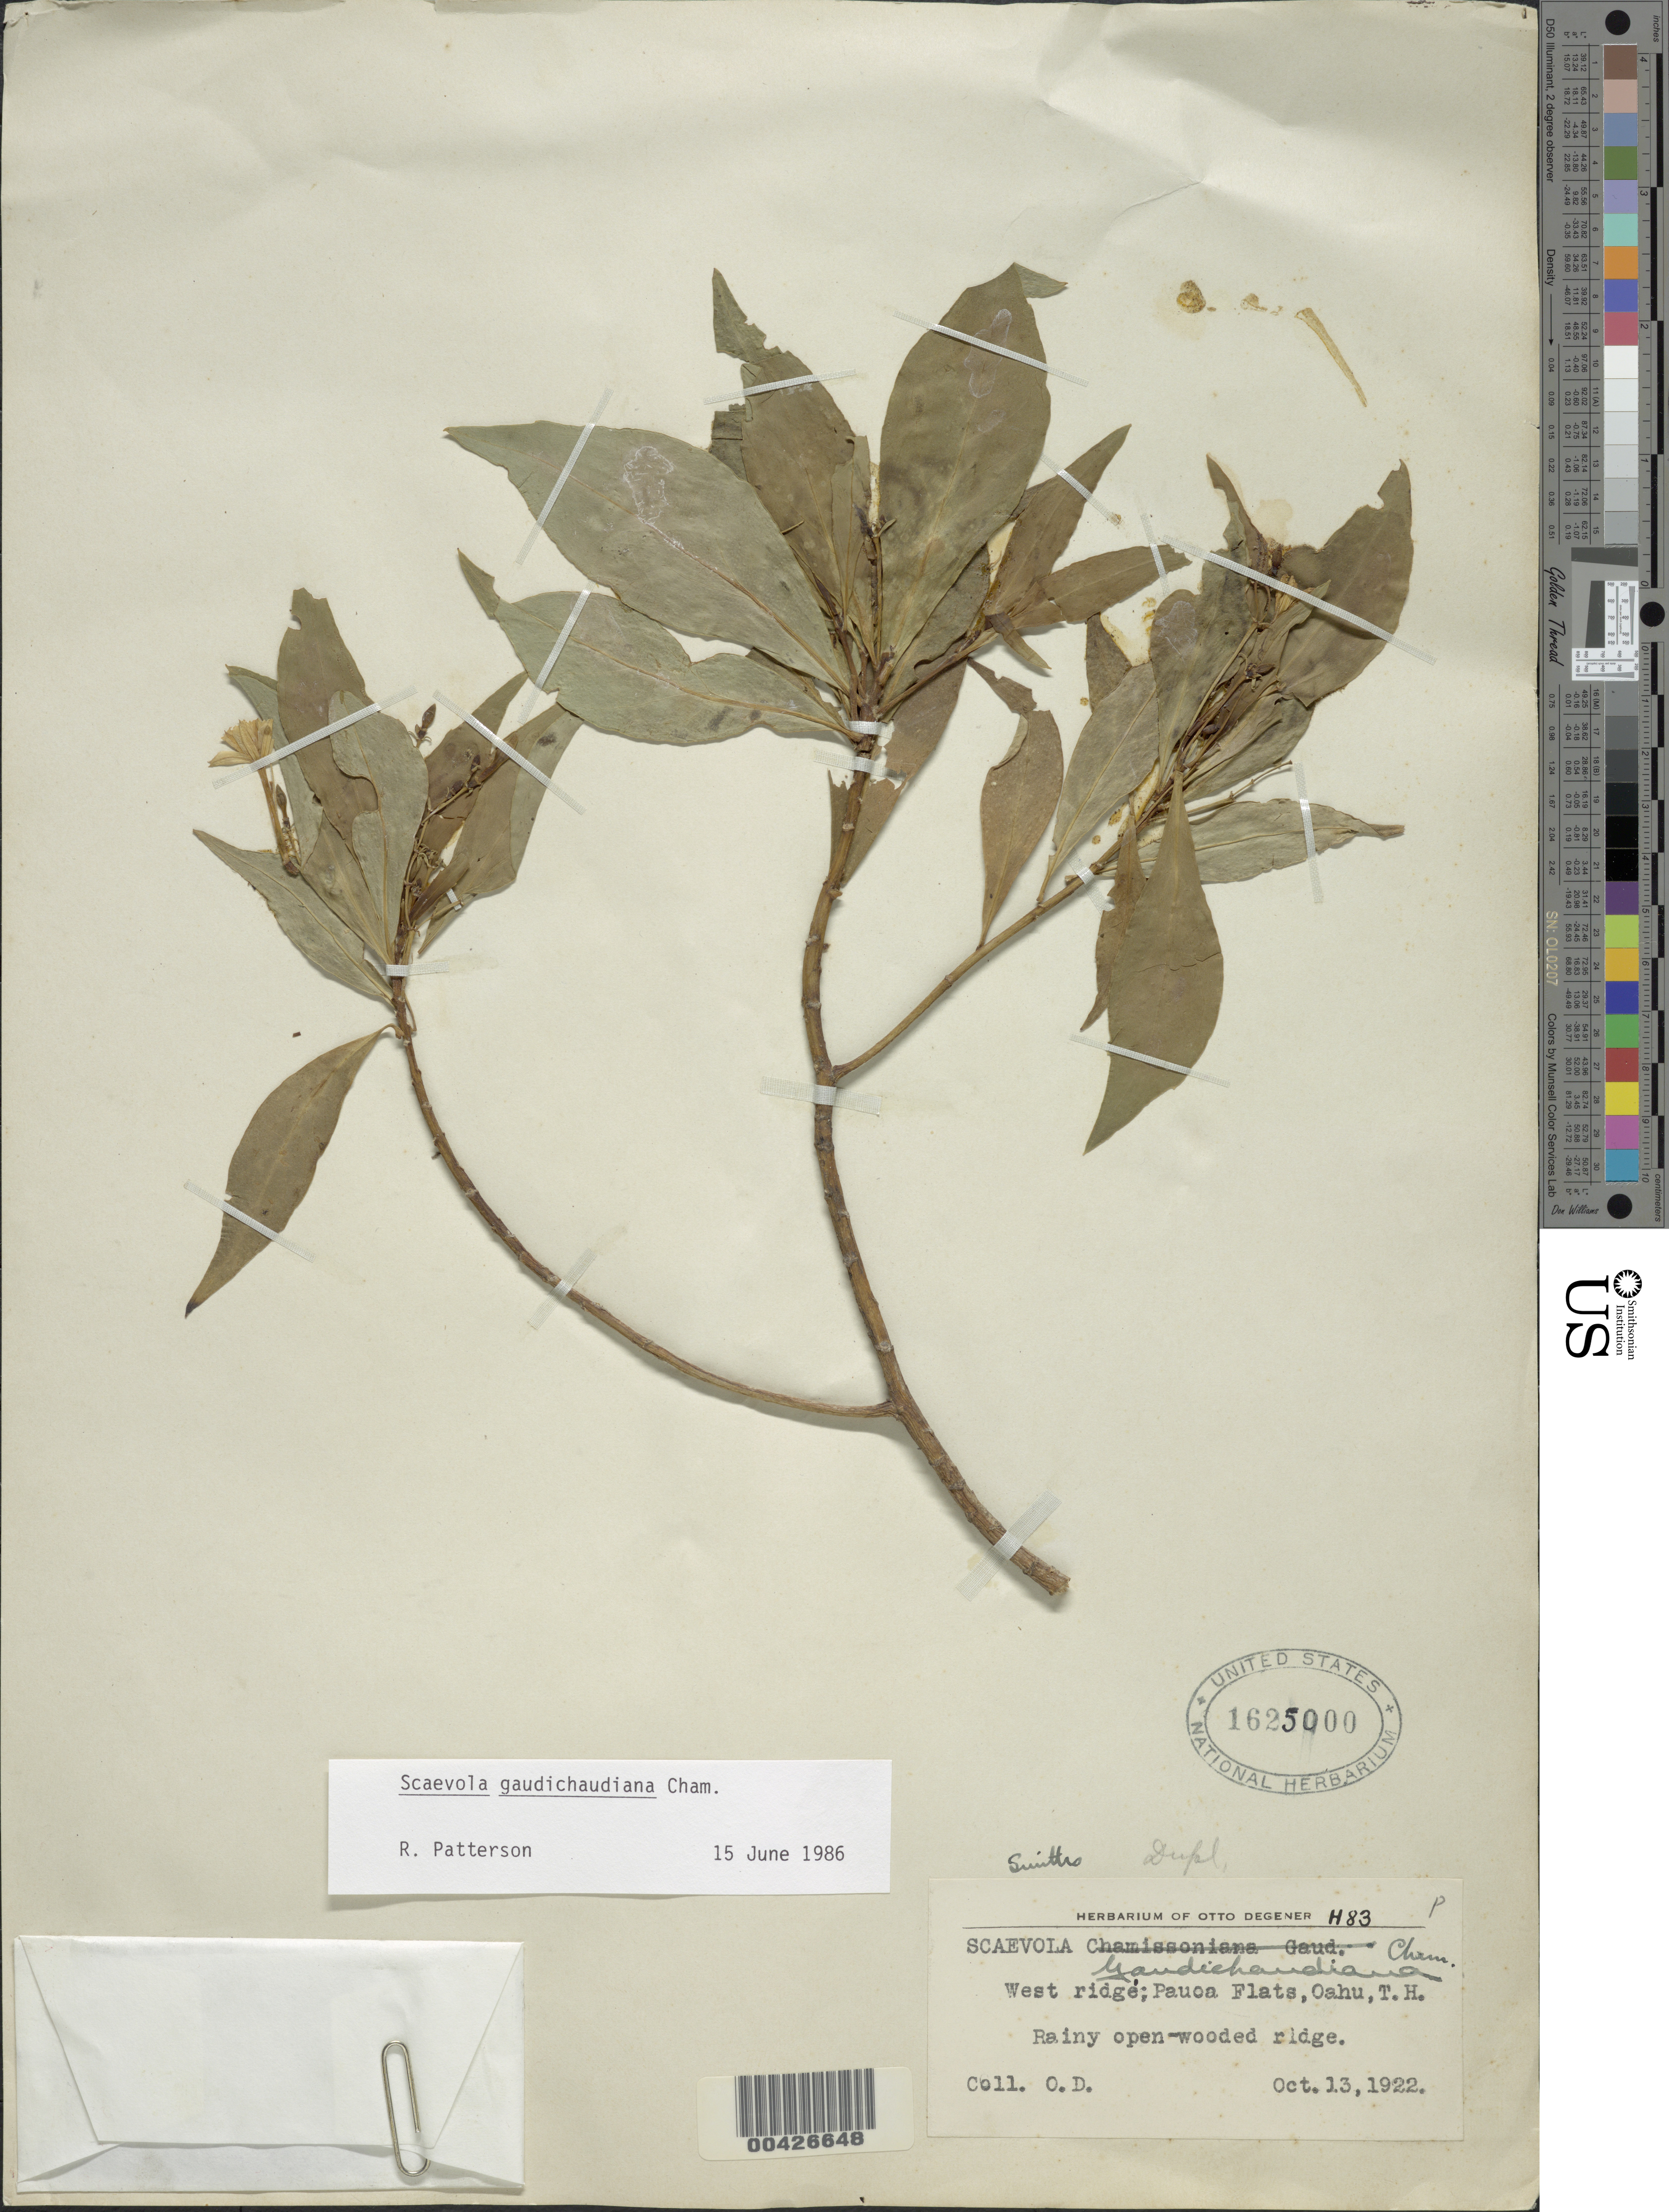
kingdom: Plantae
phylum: Tracheophyta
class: Magnoliopsida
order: Asterales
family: Goodeniaceae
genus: Scaevola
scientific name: Scaevola gaudichaudiana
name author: Cham.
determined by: Patterson, R.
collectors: O. Degener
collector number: H83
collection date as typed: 13 Oct 1922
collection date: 1922-10-13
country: United States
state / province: Hawaii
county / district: Honolulu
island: Oahu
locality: West ridge; Pauoa Flats, Oahu, T.H.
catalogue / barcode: US 1625000